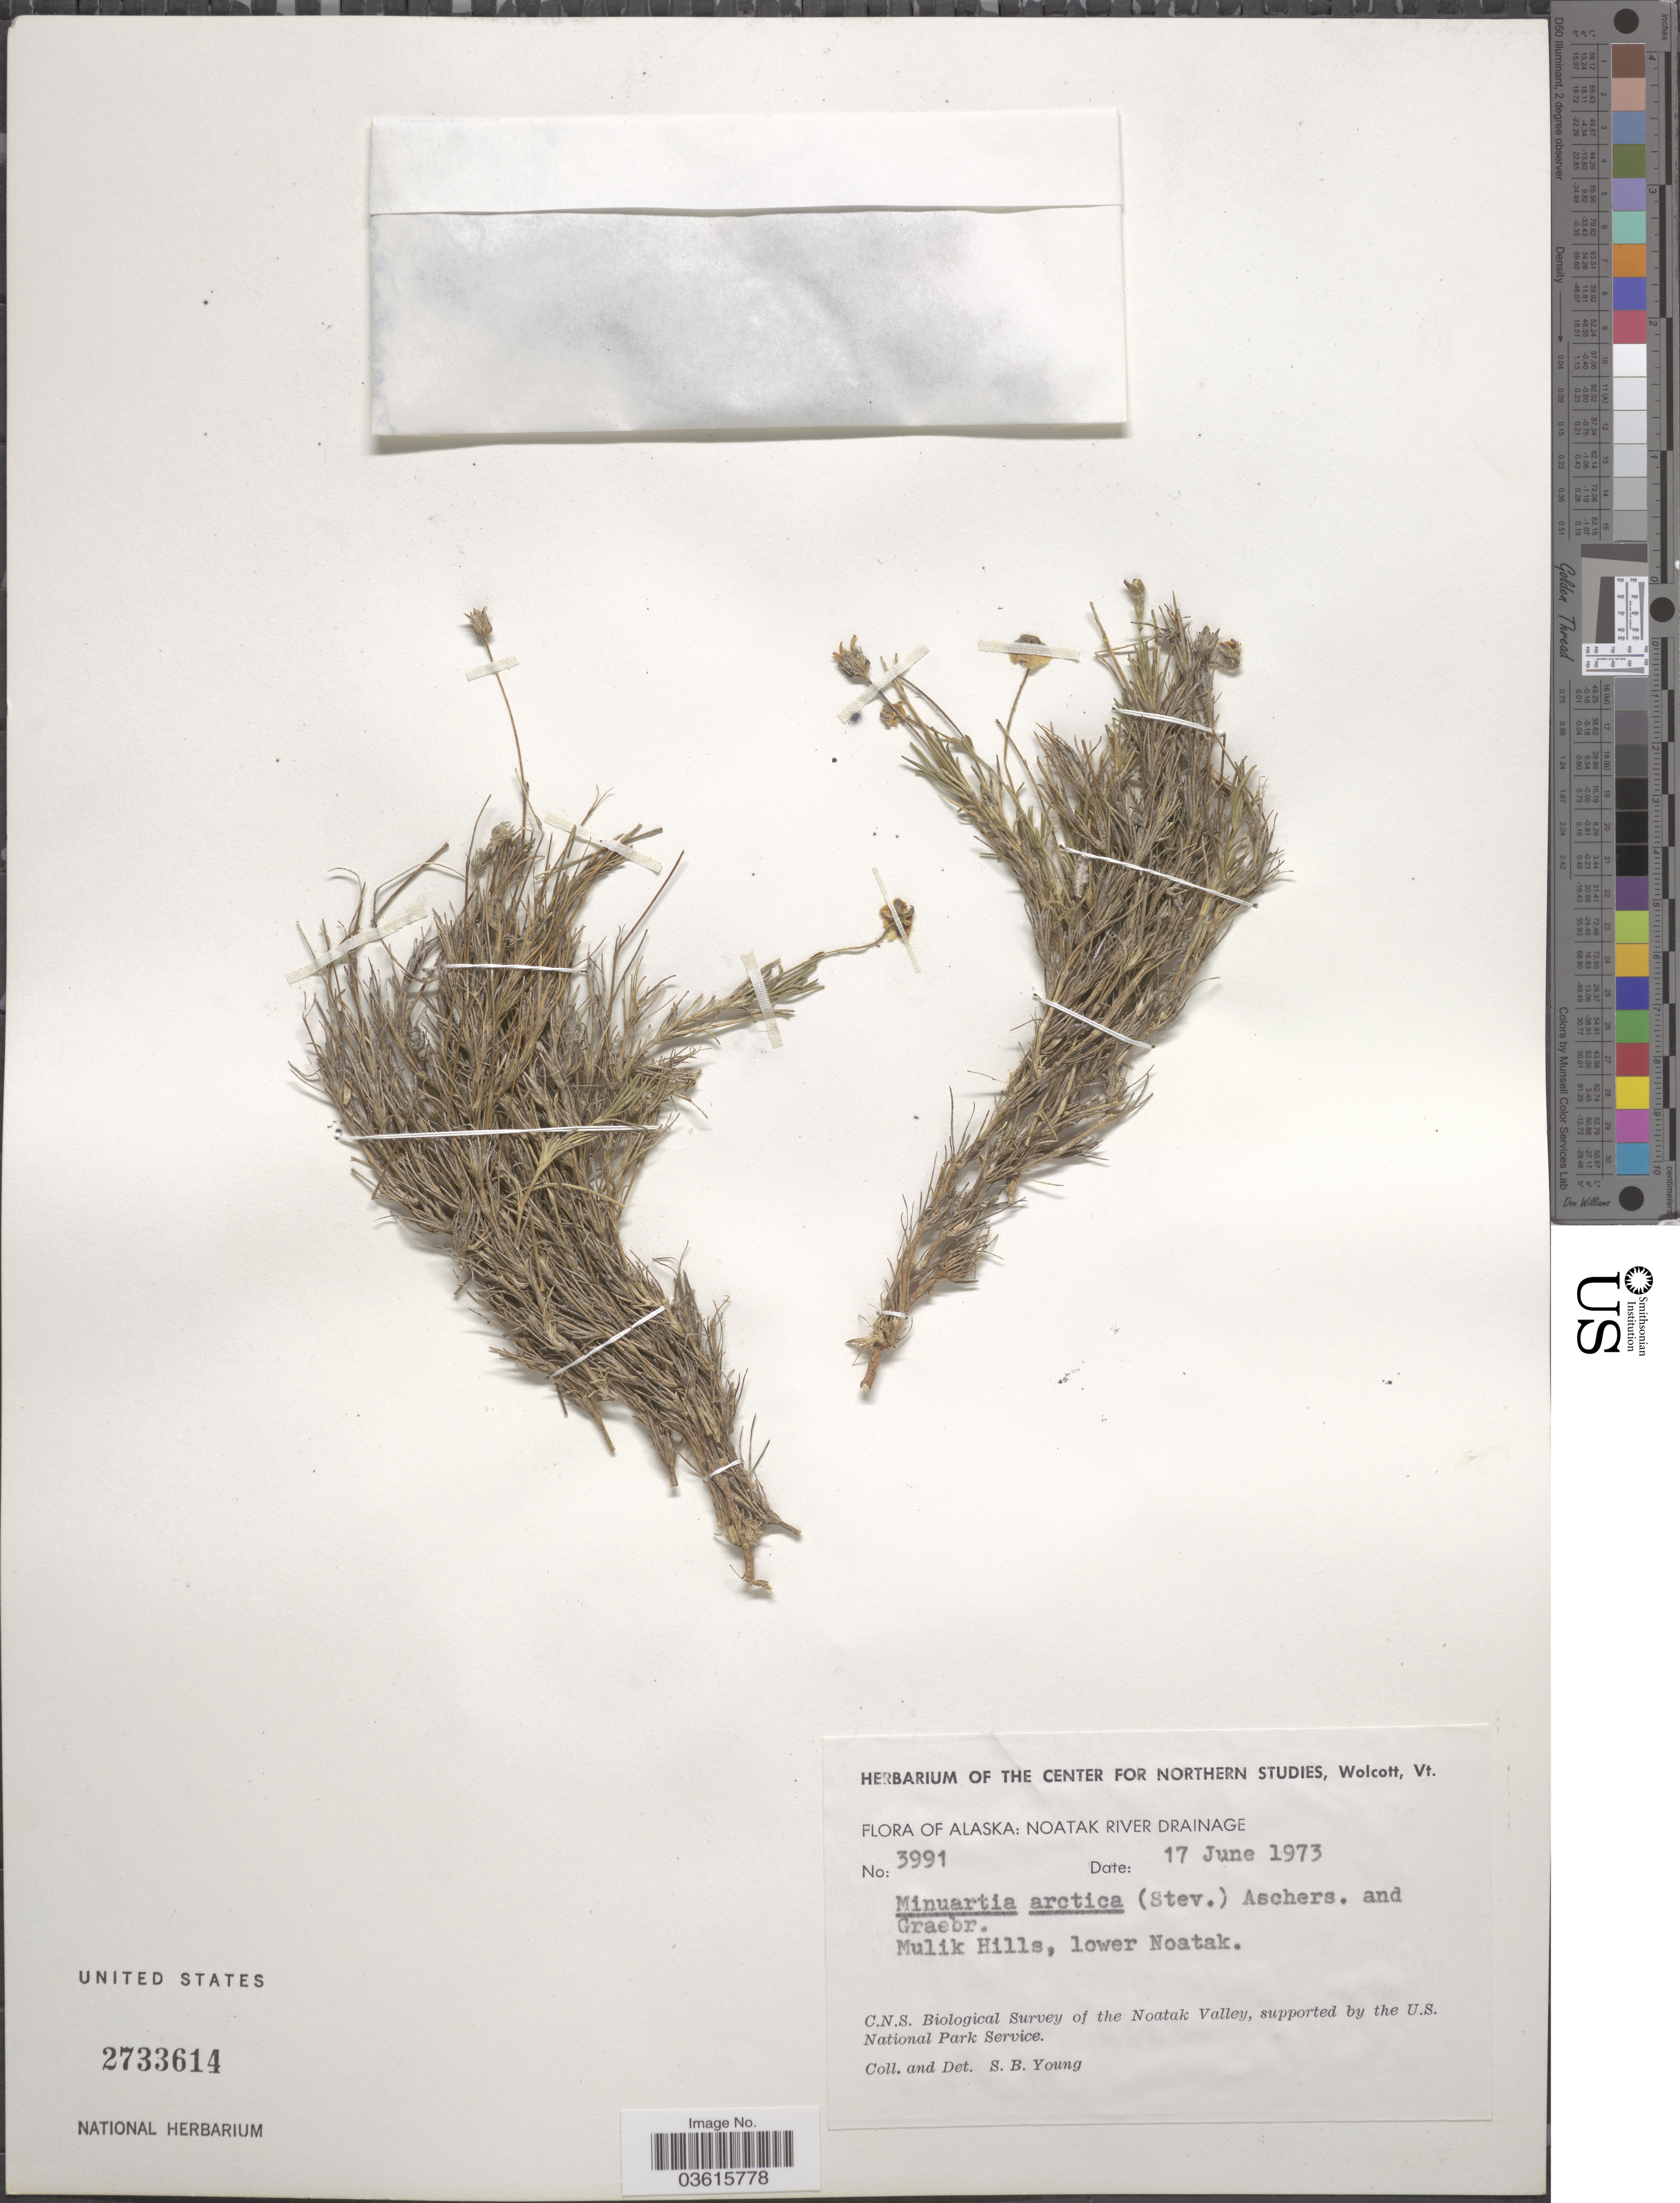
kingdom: Plantae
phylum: Tracheophyta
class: Magnoliopsida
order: Caryophyllales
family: Caryophyllaceae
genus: Cherleria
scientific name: Cherleria arctica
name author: (Steven ex Ser.) A.J. Moore & Dillenb.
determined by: Strong, M. T., (US), Smithsonian Institution - National Museum of Natural History (UNITED STATES)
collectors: S. Young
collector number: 3991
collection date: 1973-06-17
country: United States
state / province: Alaska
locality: Noatak River Drainage. Mulik Hills, lower Noatak. Noatak Valley.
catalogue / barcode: US 2733614